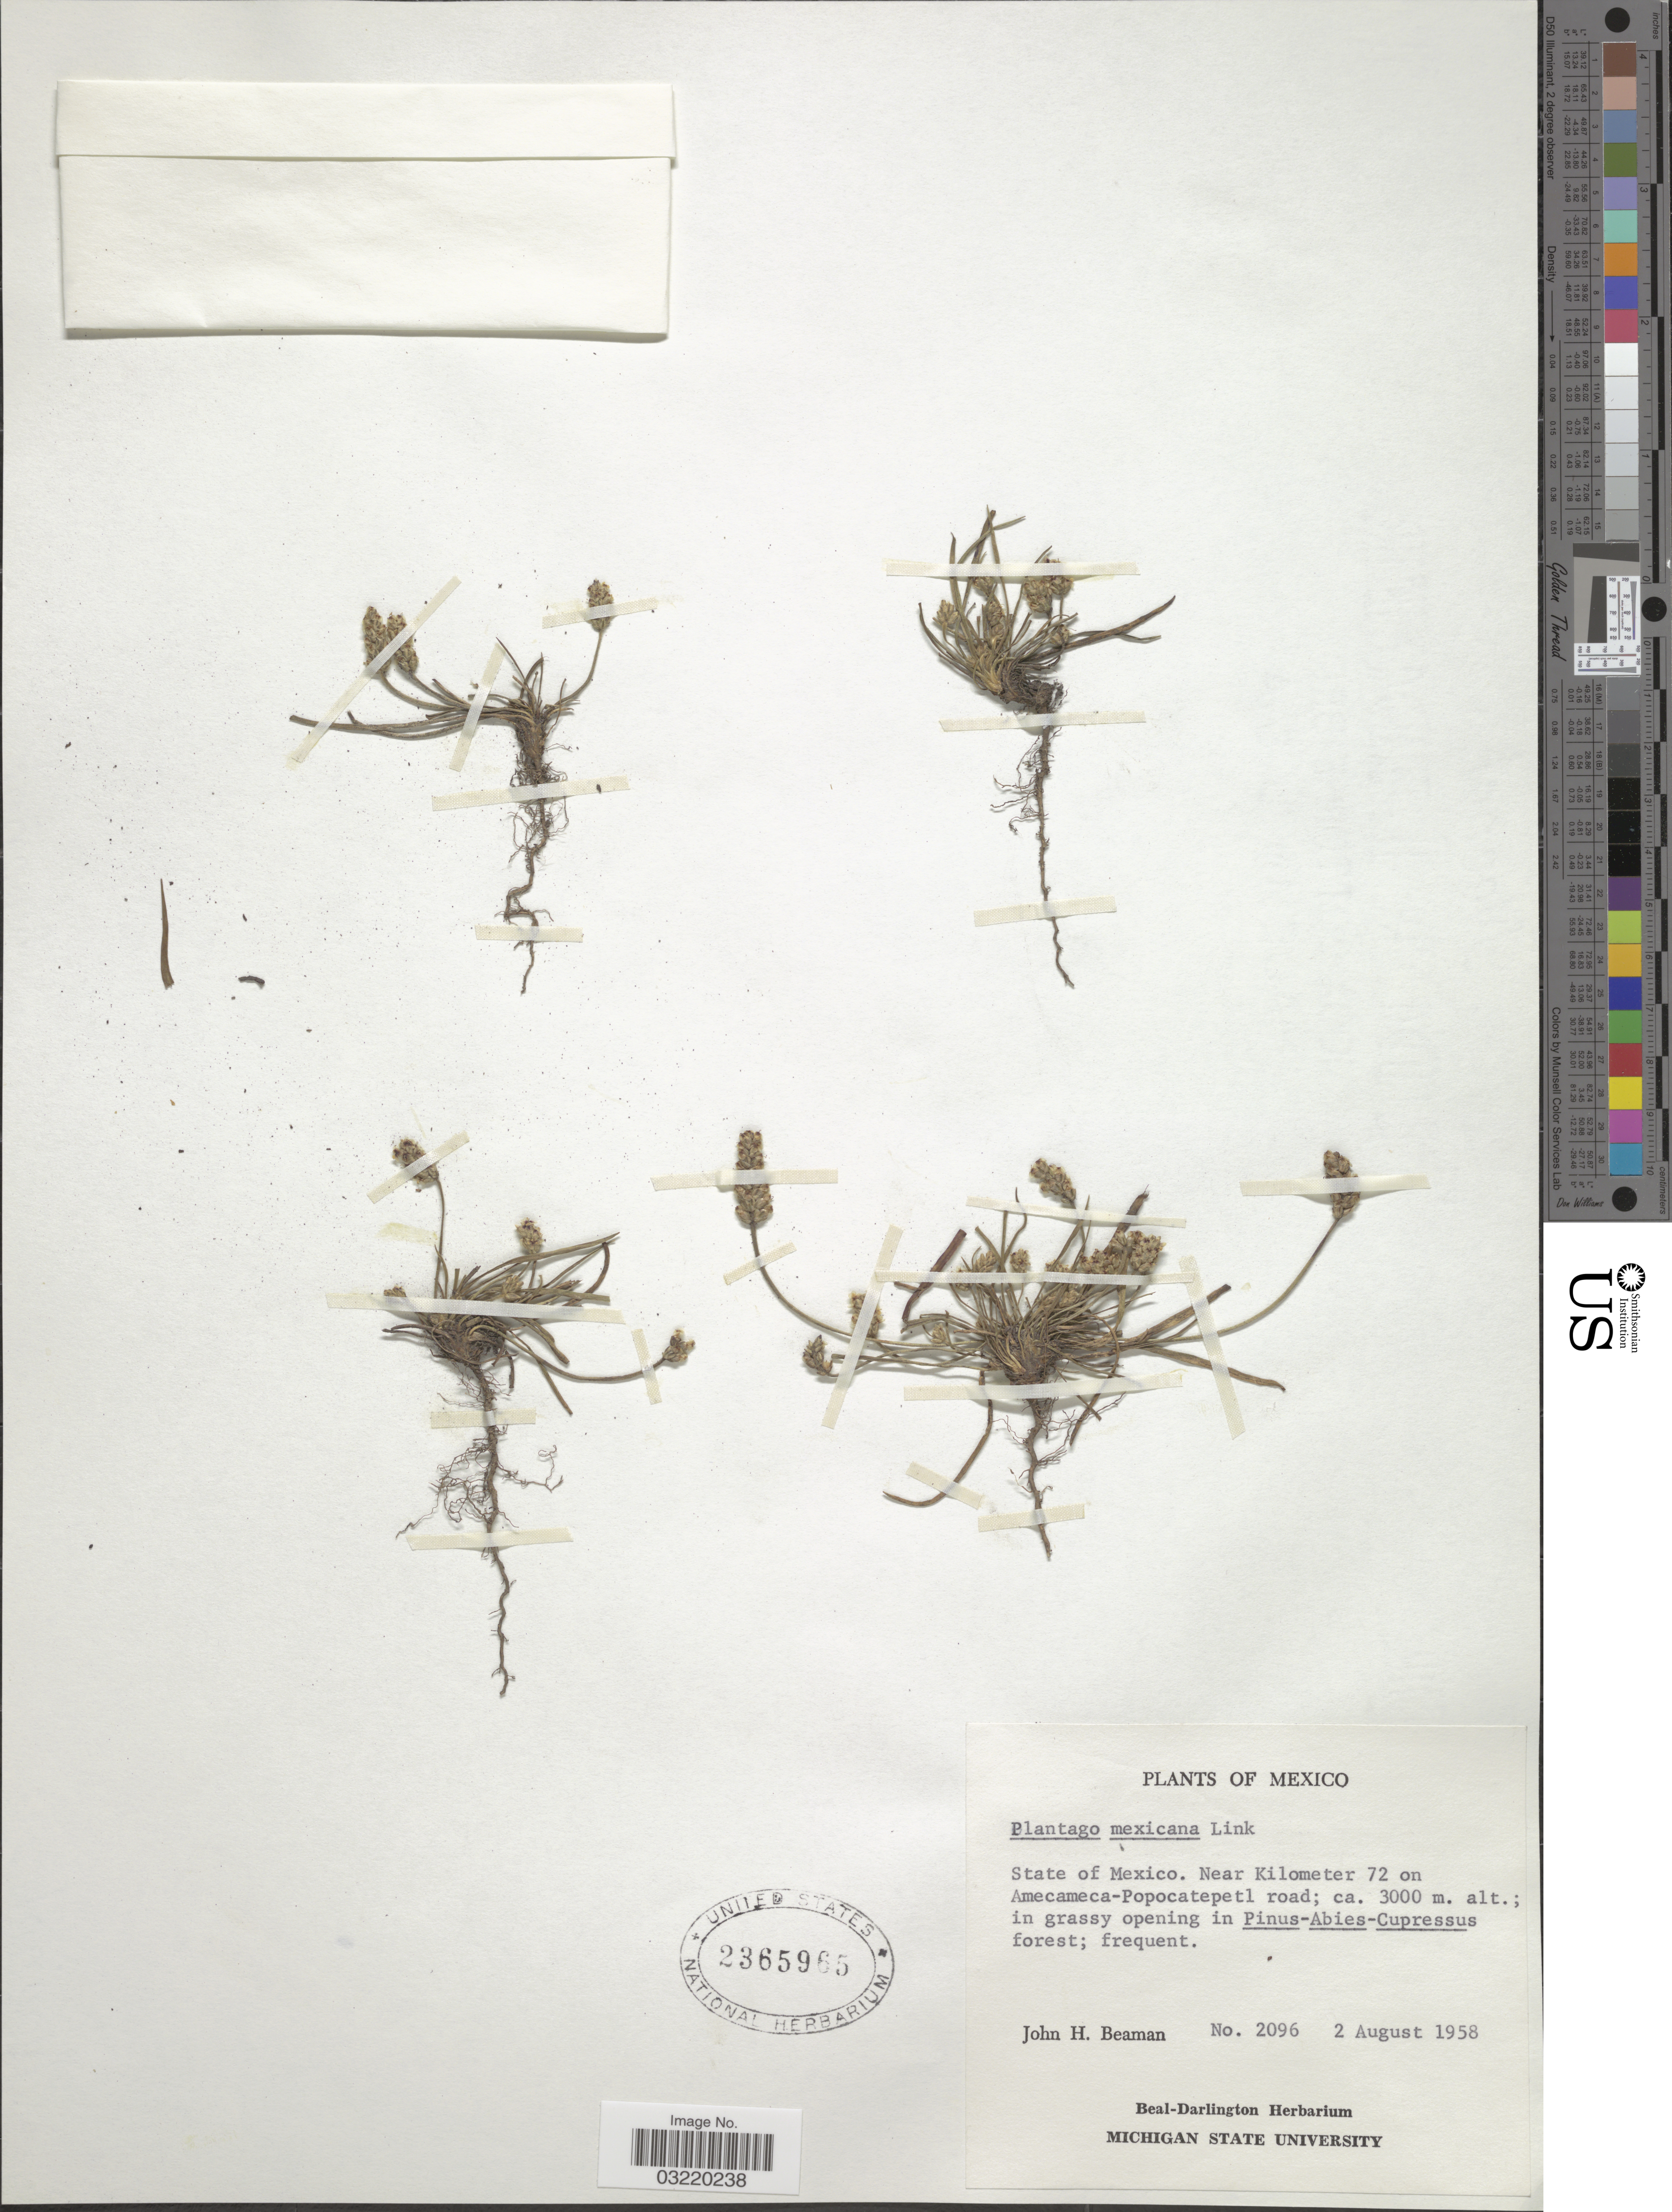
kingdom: Plantae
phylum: Tracheophyta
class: Magnoliopsida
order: Lamiales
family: Plantaginaceae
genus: Plantago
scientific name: Plantago nivea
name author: Kunth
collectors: J. H. Beaman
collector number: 2096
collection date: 1958-08-02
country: Mexico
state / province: México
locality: Near Kilometer 72 on Amecameca-Popocatepetl road.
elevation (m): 3000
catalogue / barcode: US 2365965